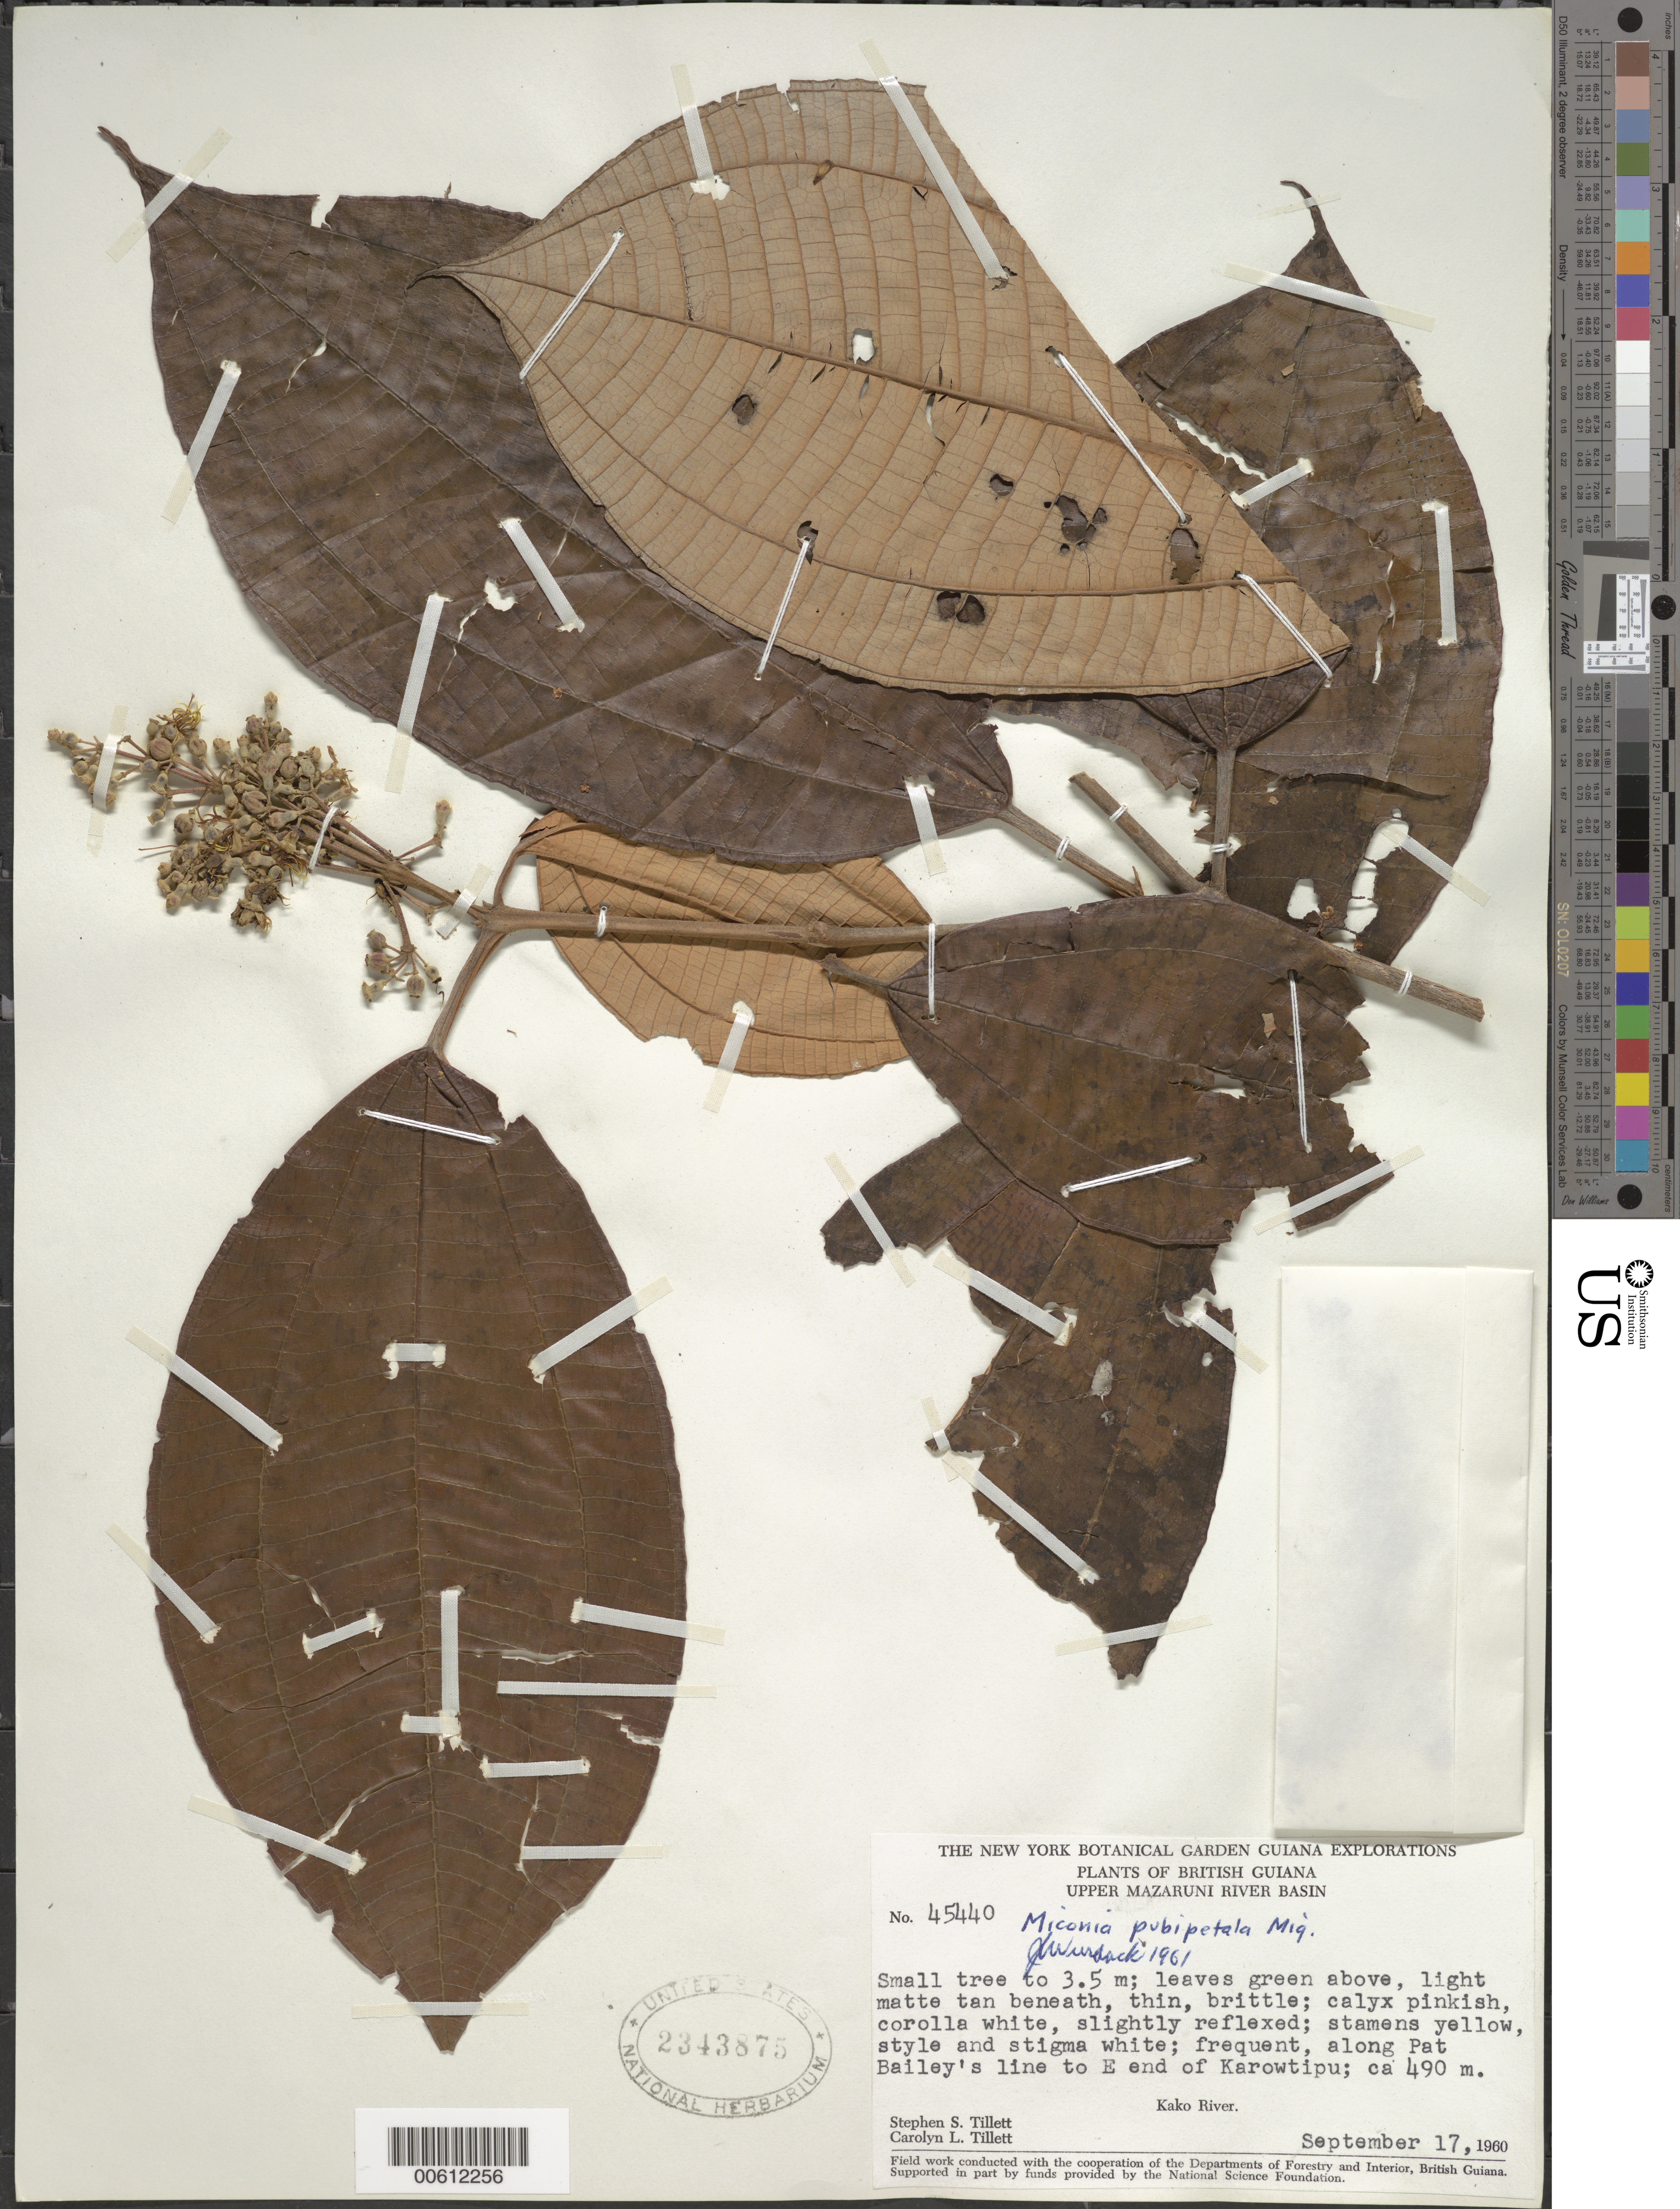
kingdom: Plantae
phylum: Tracheophyta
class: Magnoliopsida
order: Myrtales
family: Melastomataceae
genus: Miconia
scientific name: Miconia pubipetala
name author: Miq.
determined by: Wurdack, John J., (US), US (UNITED STATES)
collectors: S. S. Tillett, C. L. Tillett & R. Boyan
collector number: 45440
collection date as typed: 17-Sep-60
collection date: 1960-09-17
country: Guyana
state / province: Cuyuni-Mazaruni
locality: Karowtipu, E end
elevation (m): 490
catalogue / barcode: US 2343875